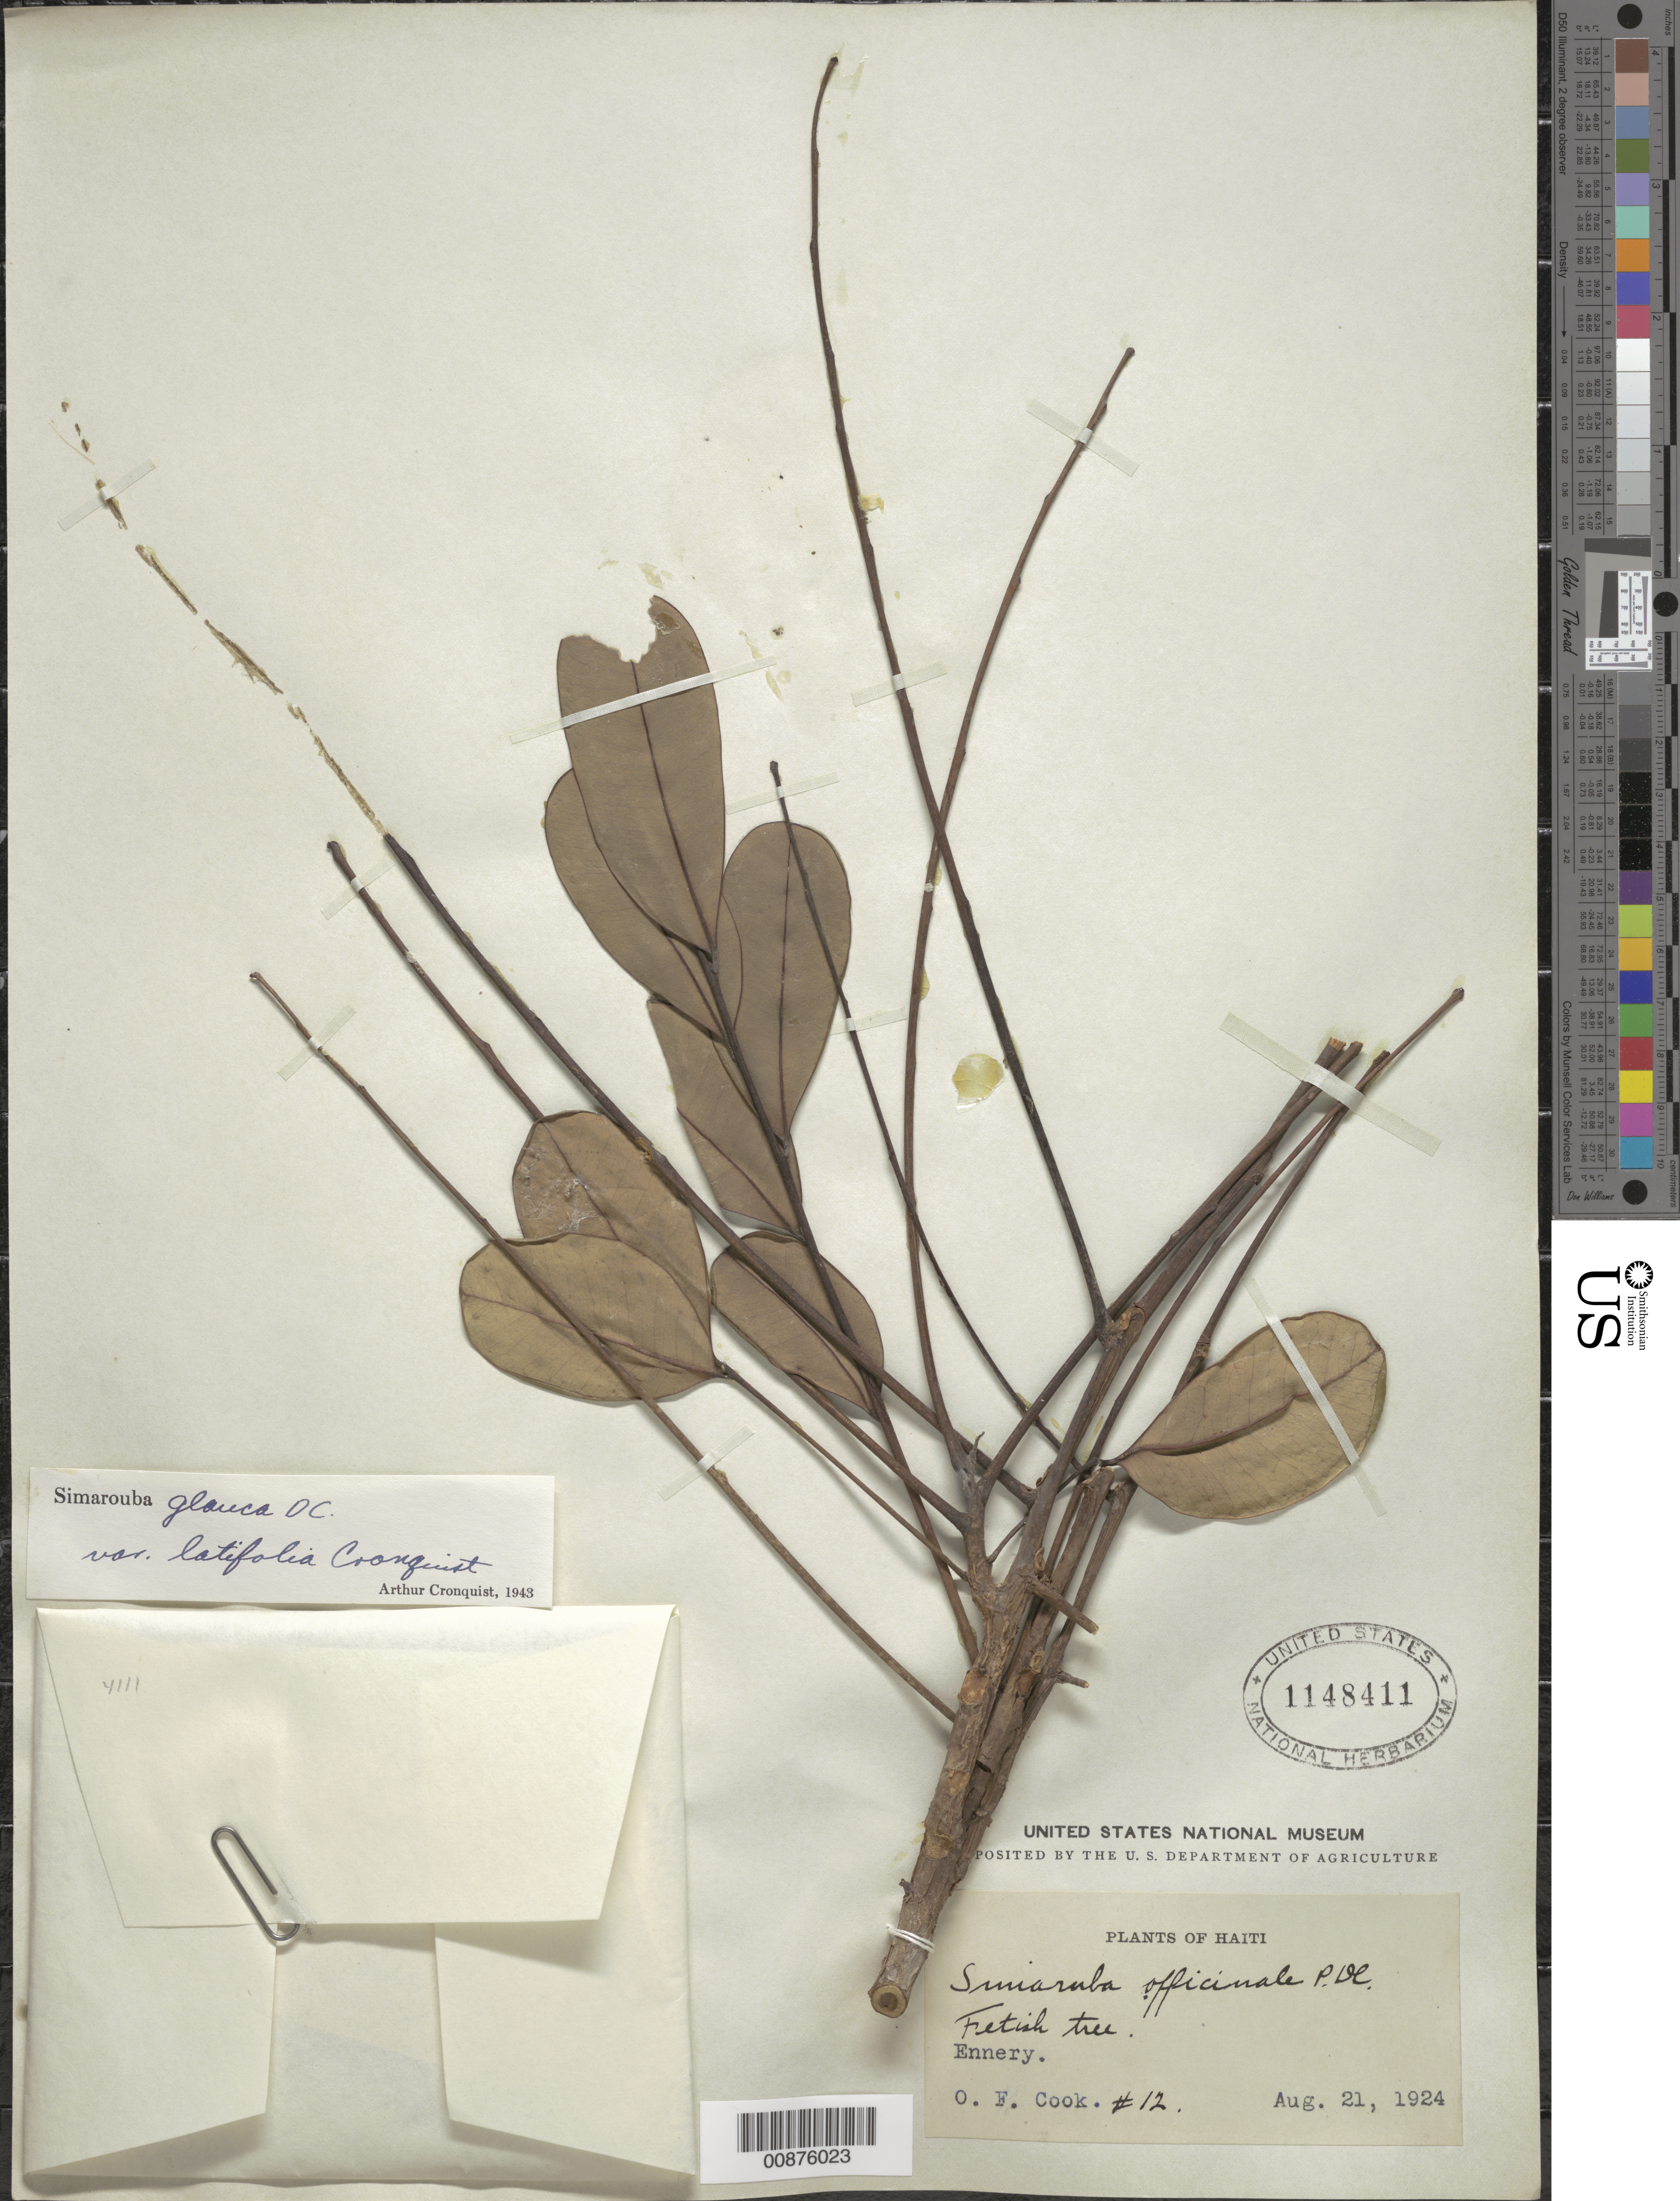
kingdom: Plantae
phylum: Tracheophyta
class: Magnoliopsida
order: Sapindales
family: Simaroubaceae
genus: Simarouba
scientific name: Simarouba glauca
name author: DC.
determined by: Cronquist, A. J.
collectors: O. F. Cook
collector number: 12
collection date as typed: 21 Aug 1924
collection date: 1924-08-21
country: Haiti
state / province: Artibonite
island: Hispaniola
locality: Ennery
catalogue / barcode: US 1148411